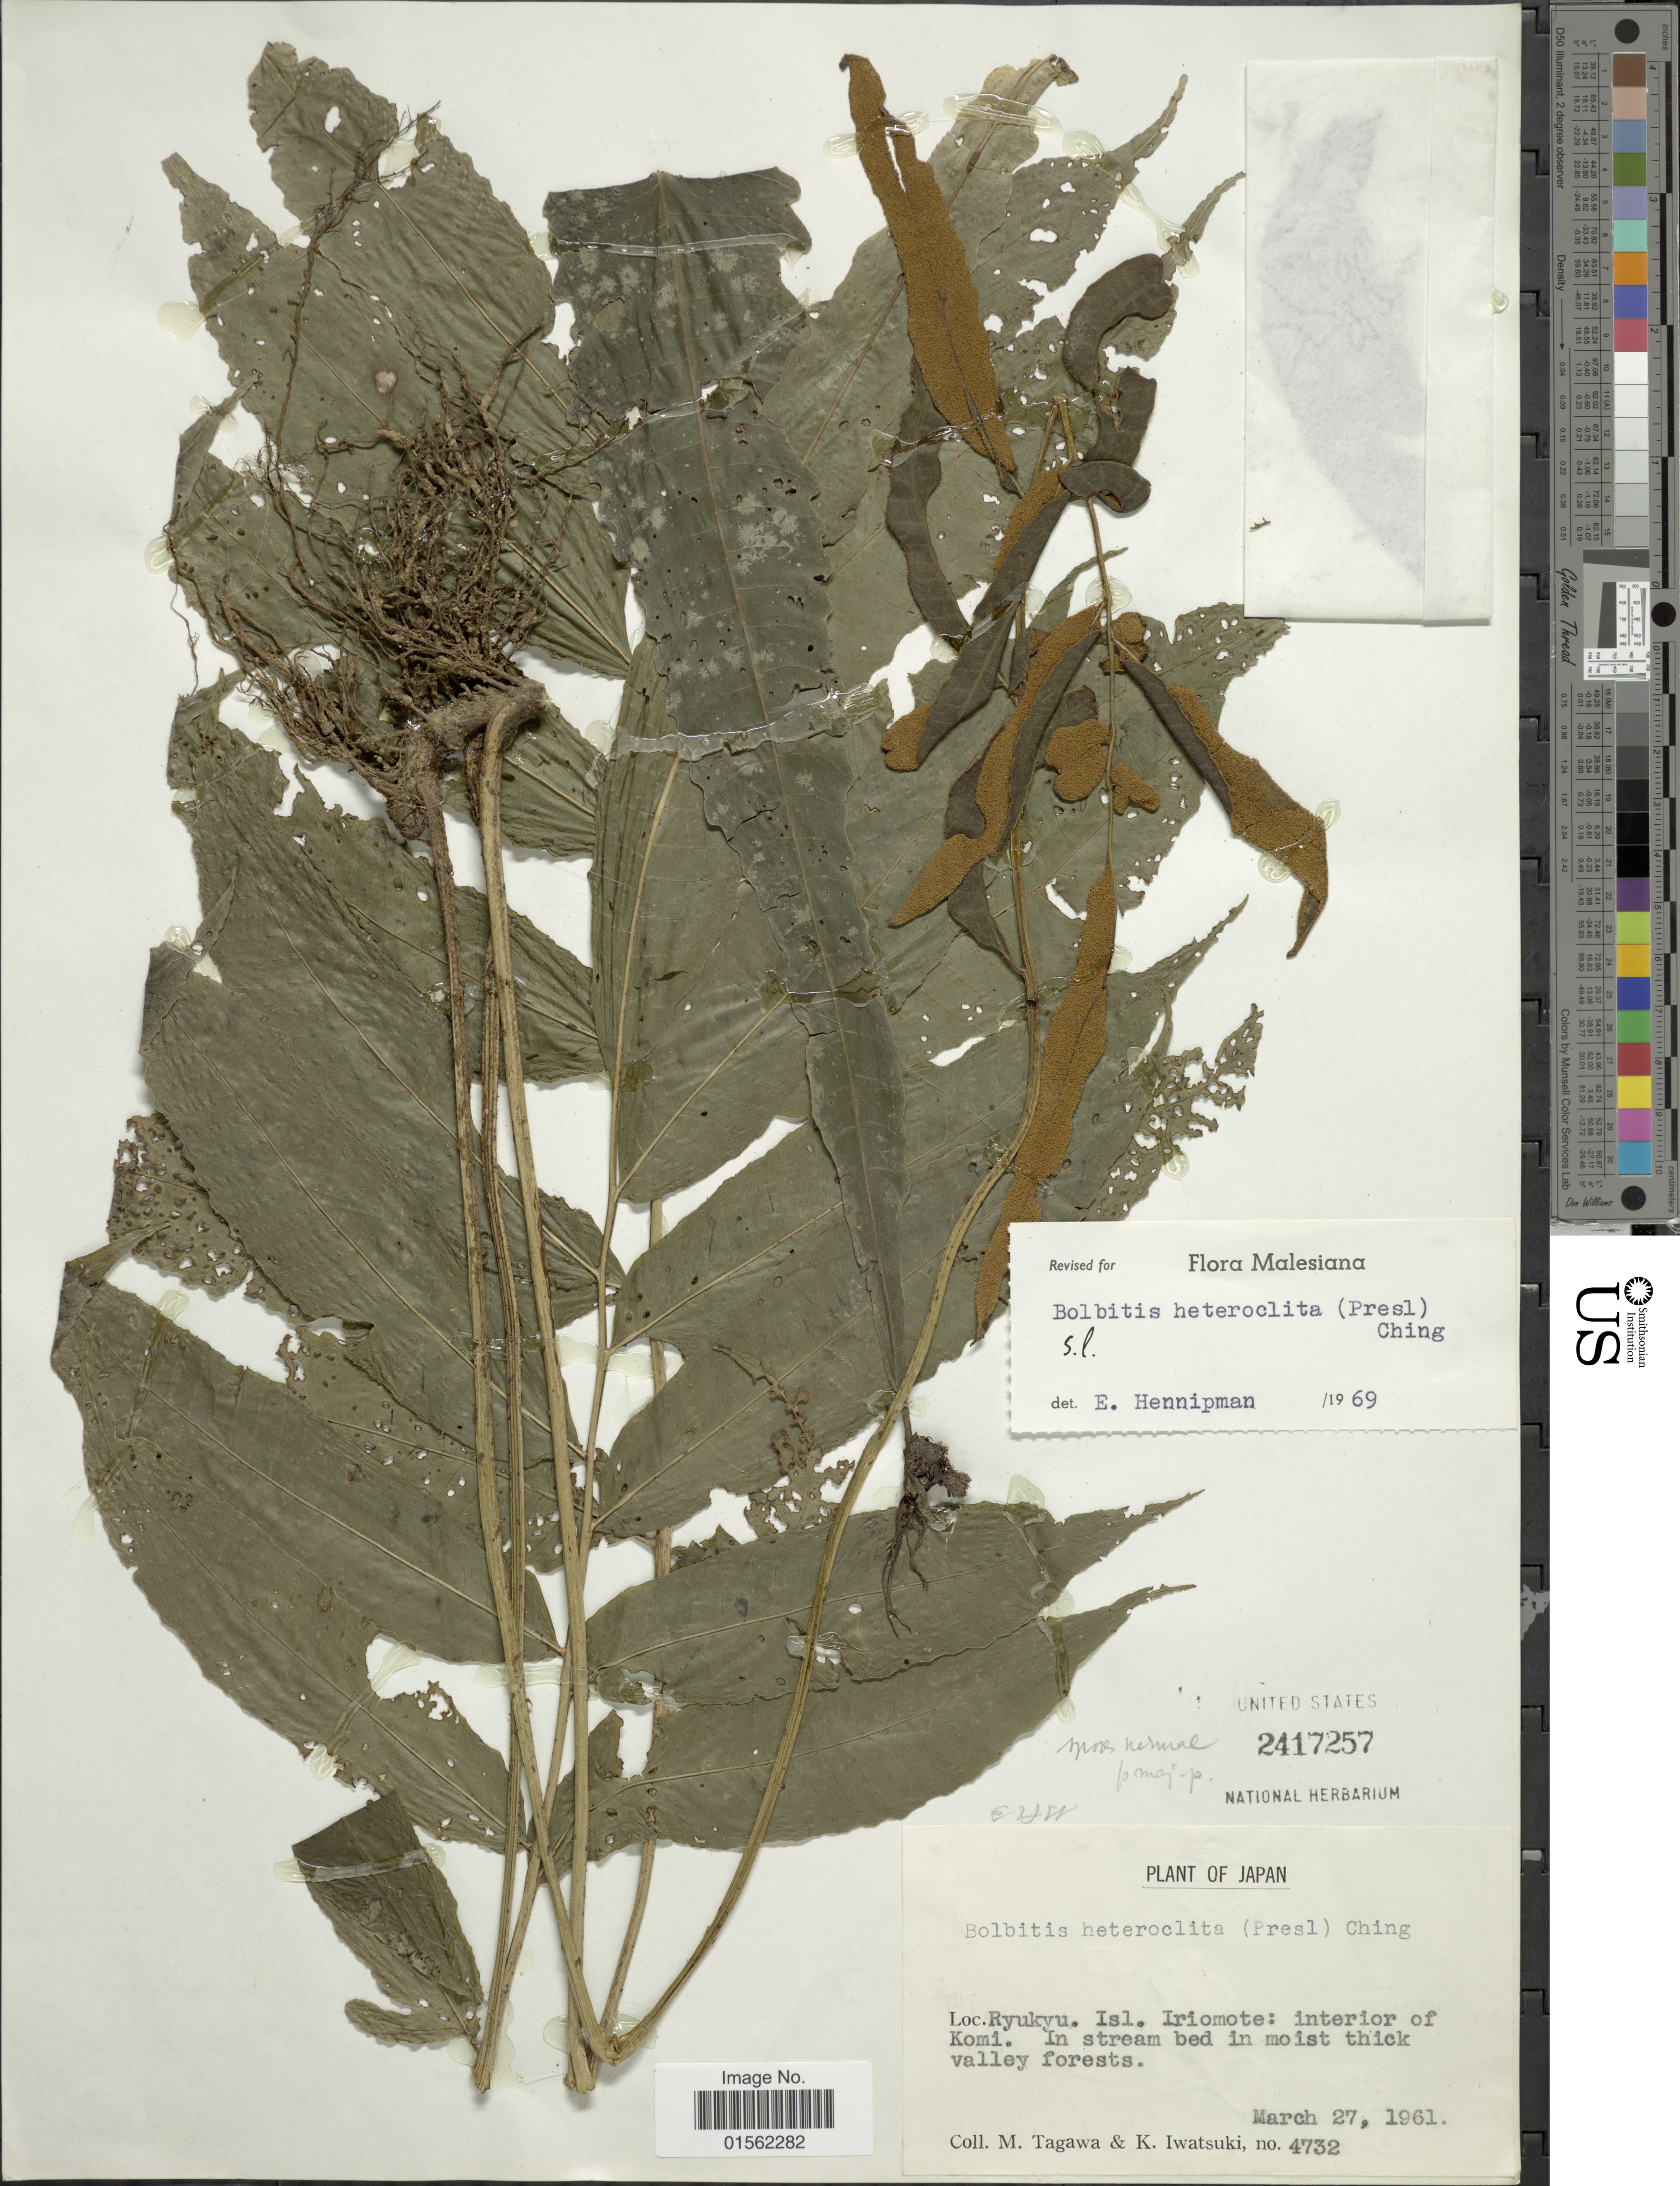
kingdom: Plantae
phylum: Tracheophyta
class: Polypodiopsida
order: Polypodiales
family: Dryopteridaceae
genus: Bolbitis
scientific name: Bolbitis heteroclita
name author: (C. Presl) Ching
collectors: M. Tagawa & K. Iwatsuki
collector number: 4732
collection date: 1961-03-27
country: Japan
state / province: Okinawa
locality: Ryukyu, Isl. Iriomote: interior of Komi, in stream bed in moist thick valley forests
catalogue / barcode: US 2417257